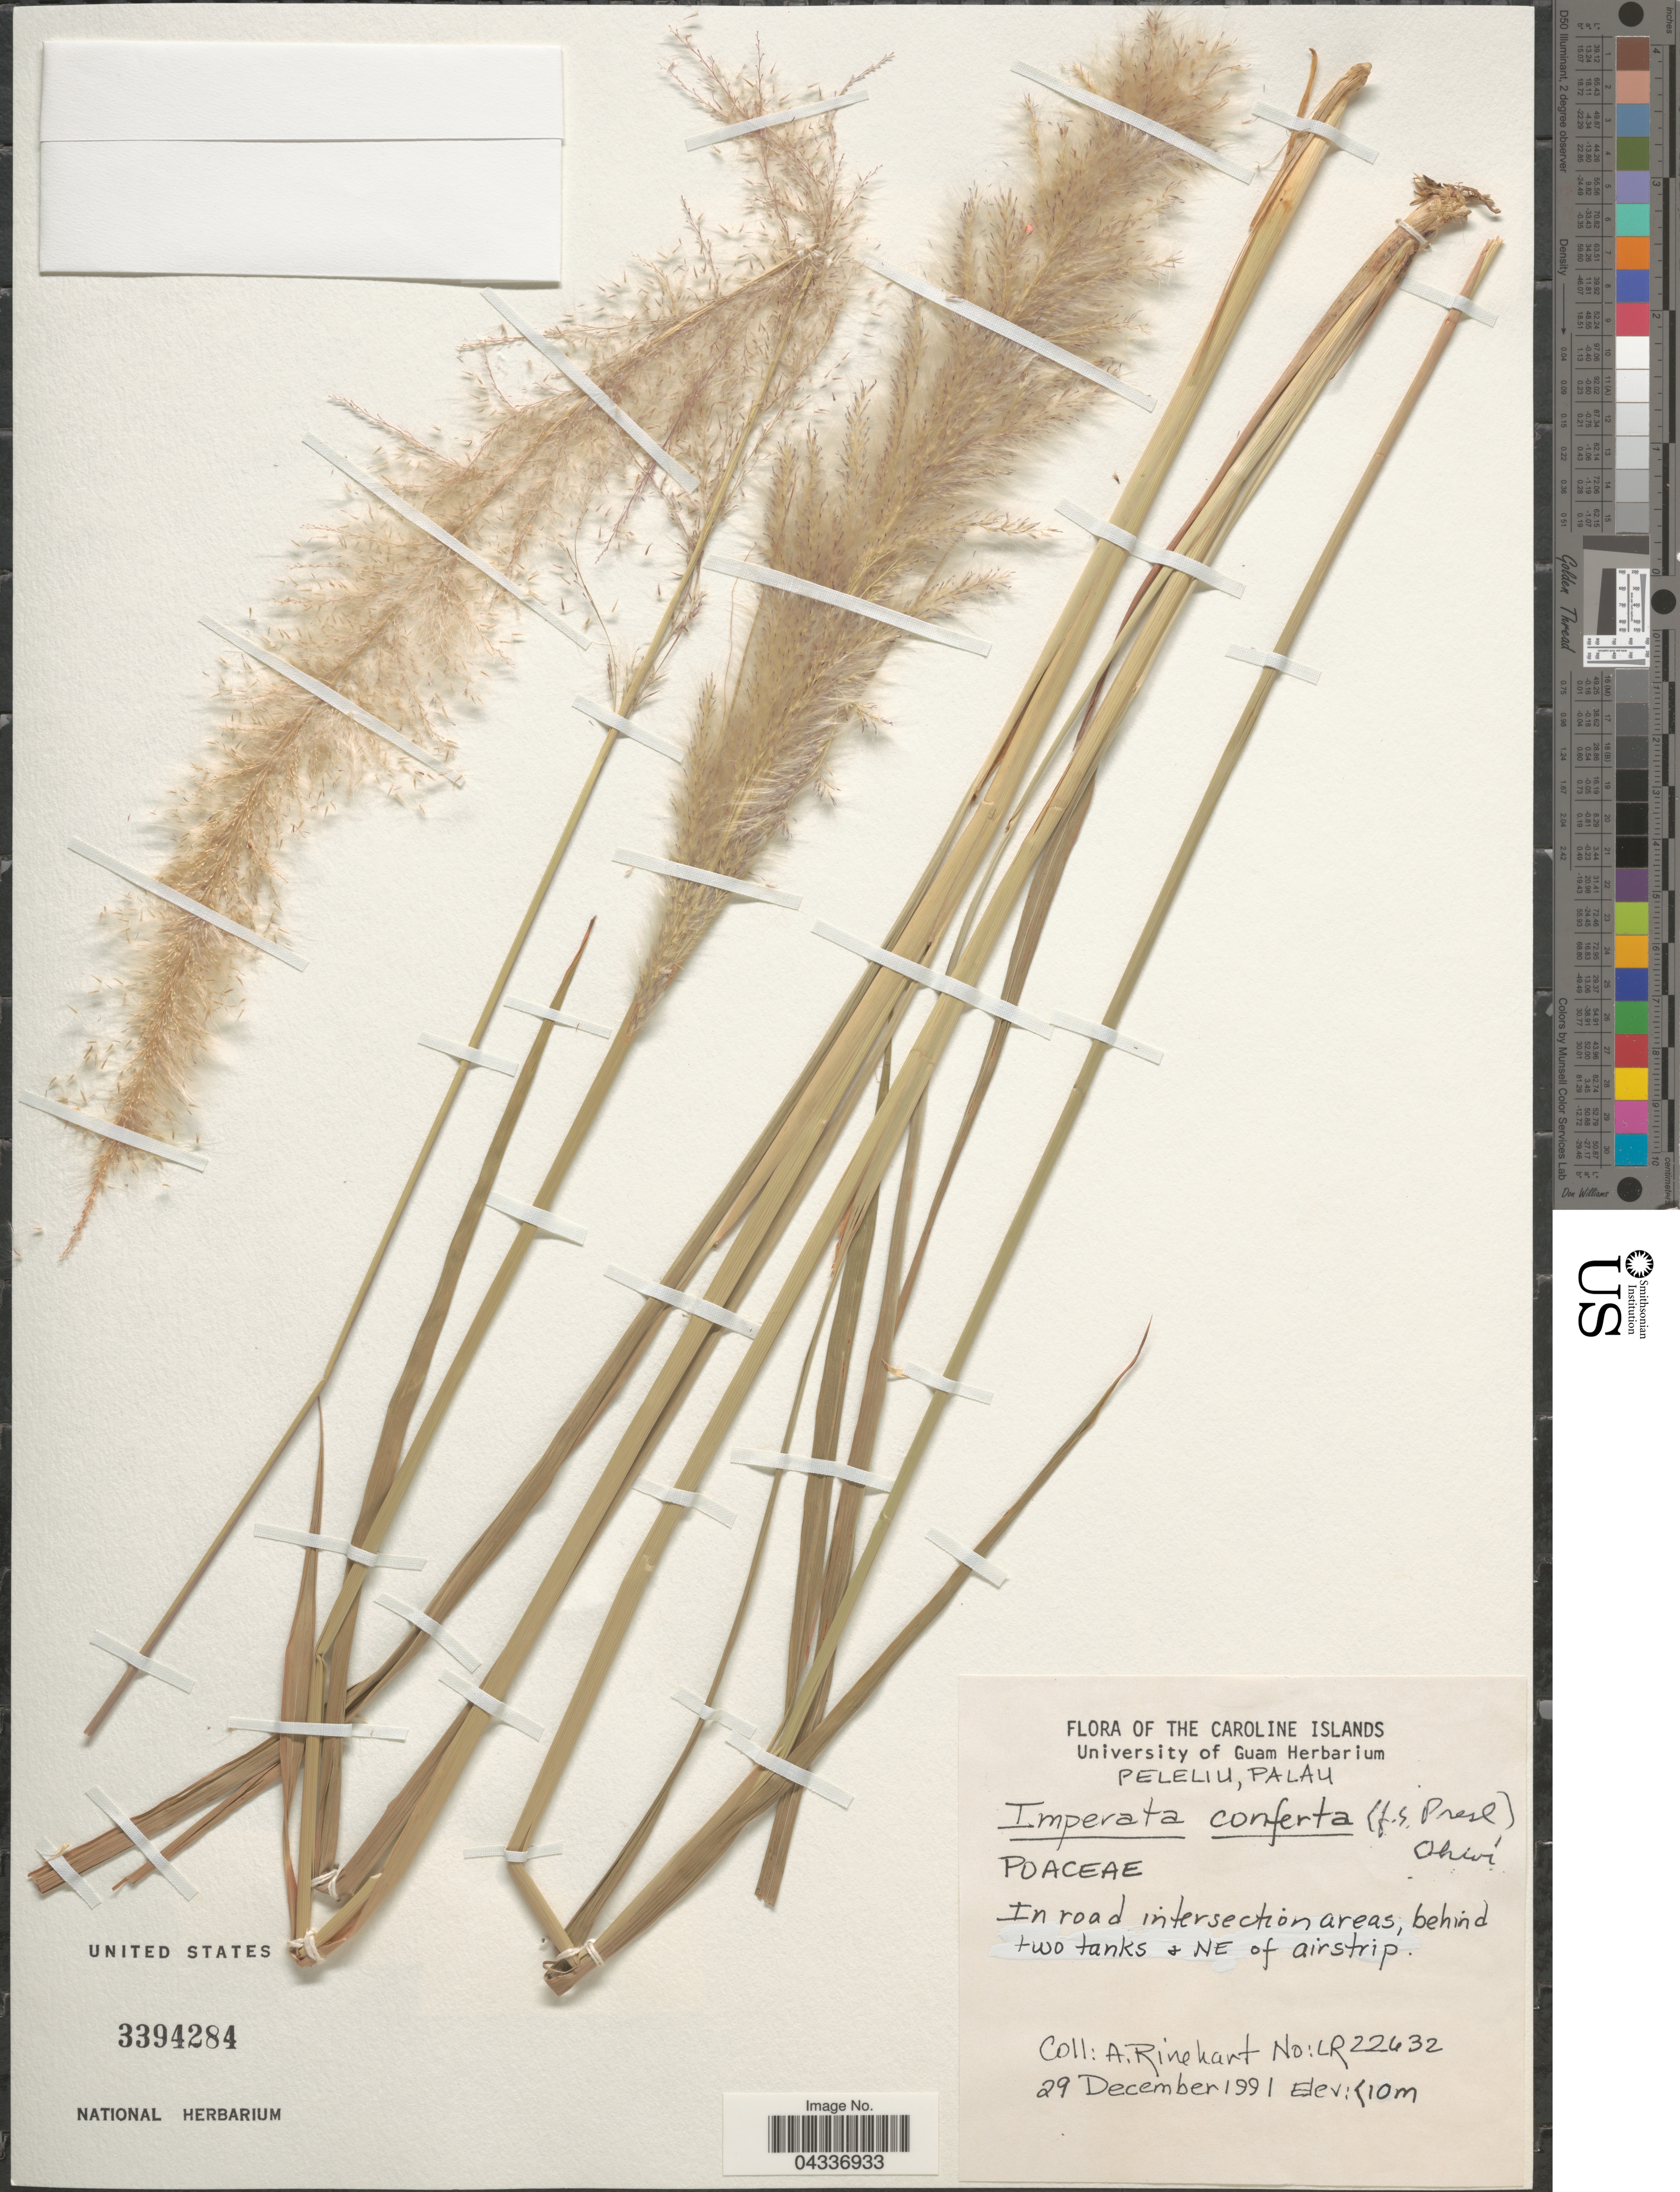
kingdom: Plantae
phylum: Tracheophyta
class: Liliopsida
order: Poales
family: Poaceae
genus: Imperata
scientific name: Imperata conferta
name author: (J. Presl) Ohwi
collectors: A. Rinehart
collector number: LR 22632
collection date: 1991-12-29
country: Palau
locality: The Caroline Islands. Peleliu, Palau. In road intersection areas, behind two tanks + NE of airstrip.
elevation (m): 10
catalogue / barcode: US 3394284